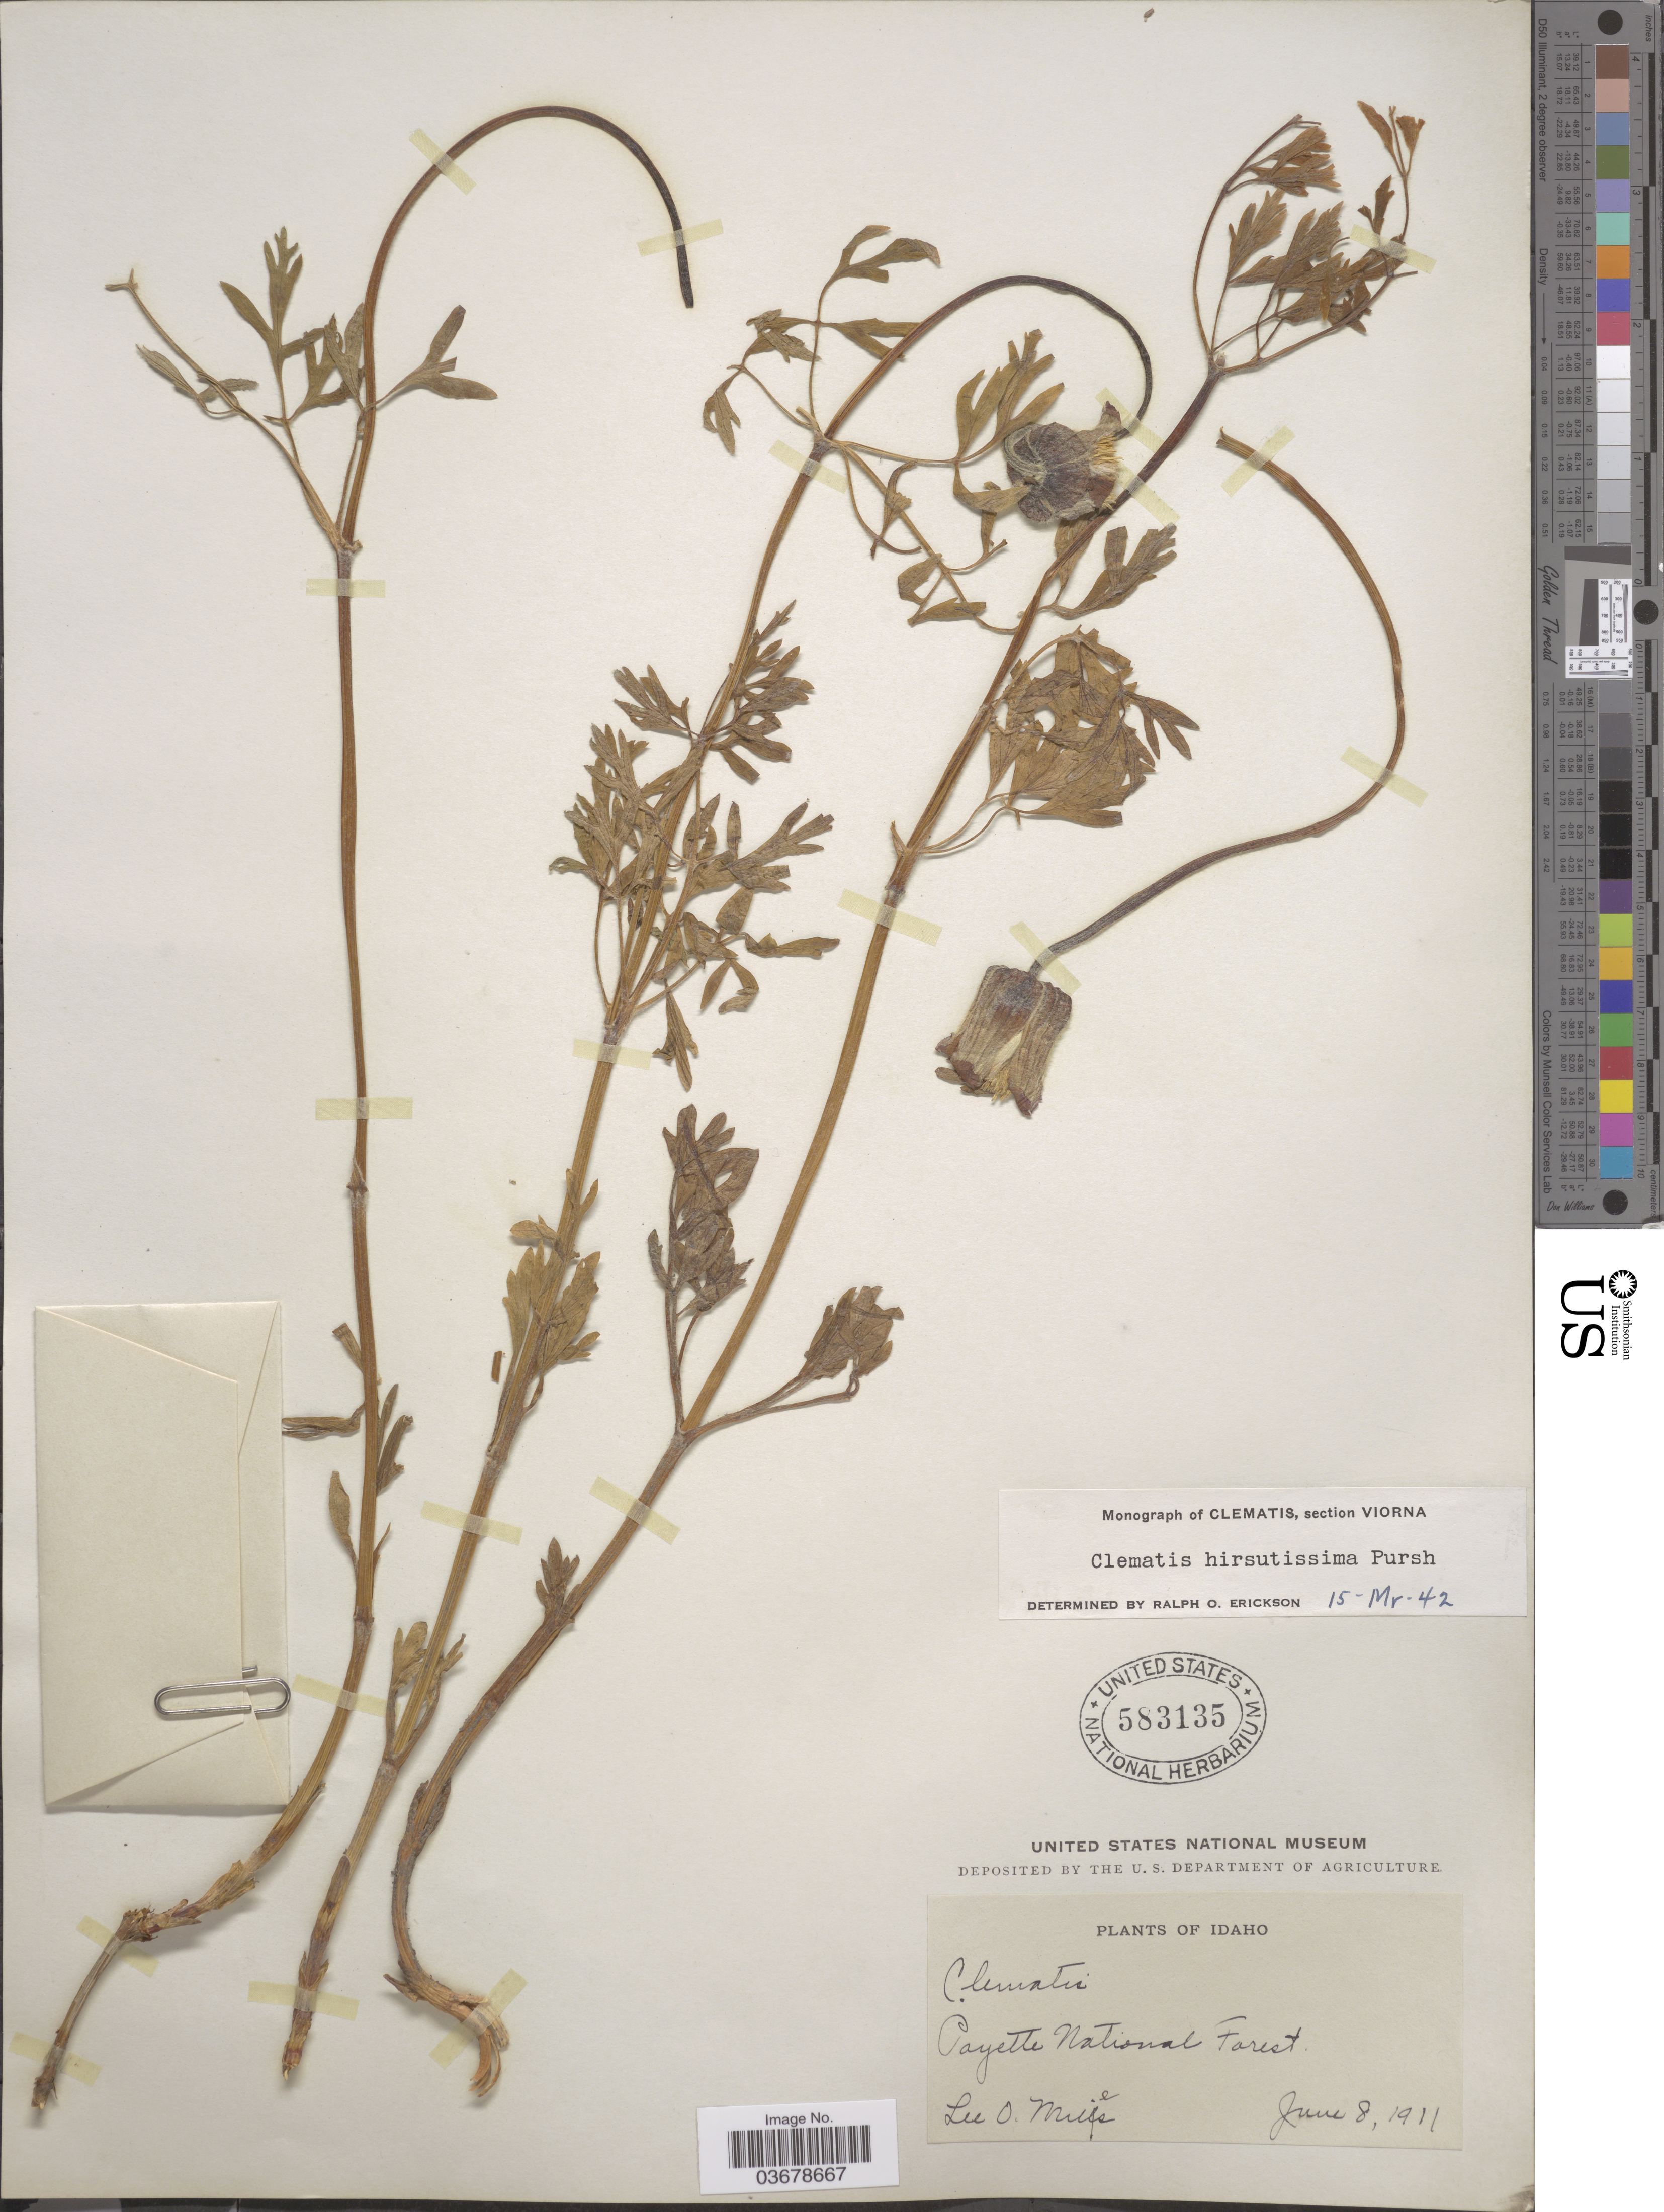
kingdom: Plantae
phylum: Tracheophyta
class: Magnoliopsida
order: Ranunculales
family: Ranunculaceae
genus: Clematis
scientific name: Clematis viorna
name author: L.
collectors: L. Miles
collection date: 1911-06-08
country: United States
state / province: Idaho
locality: Payette National Forest.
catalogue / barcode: US 583135